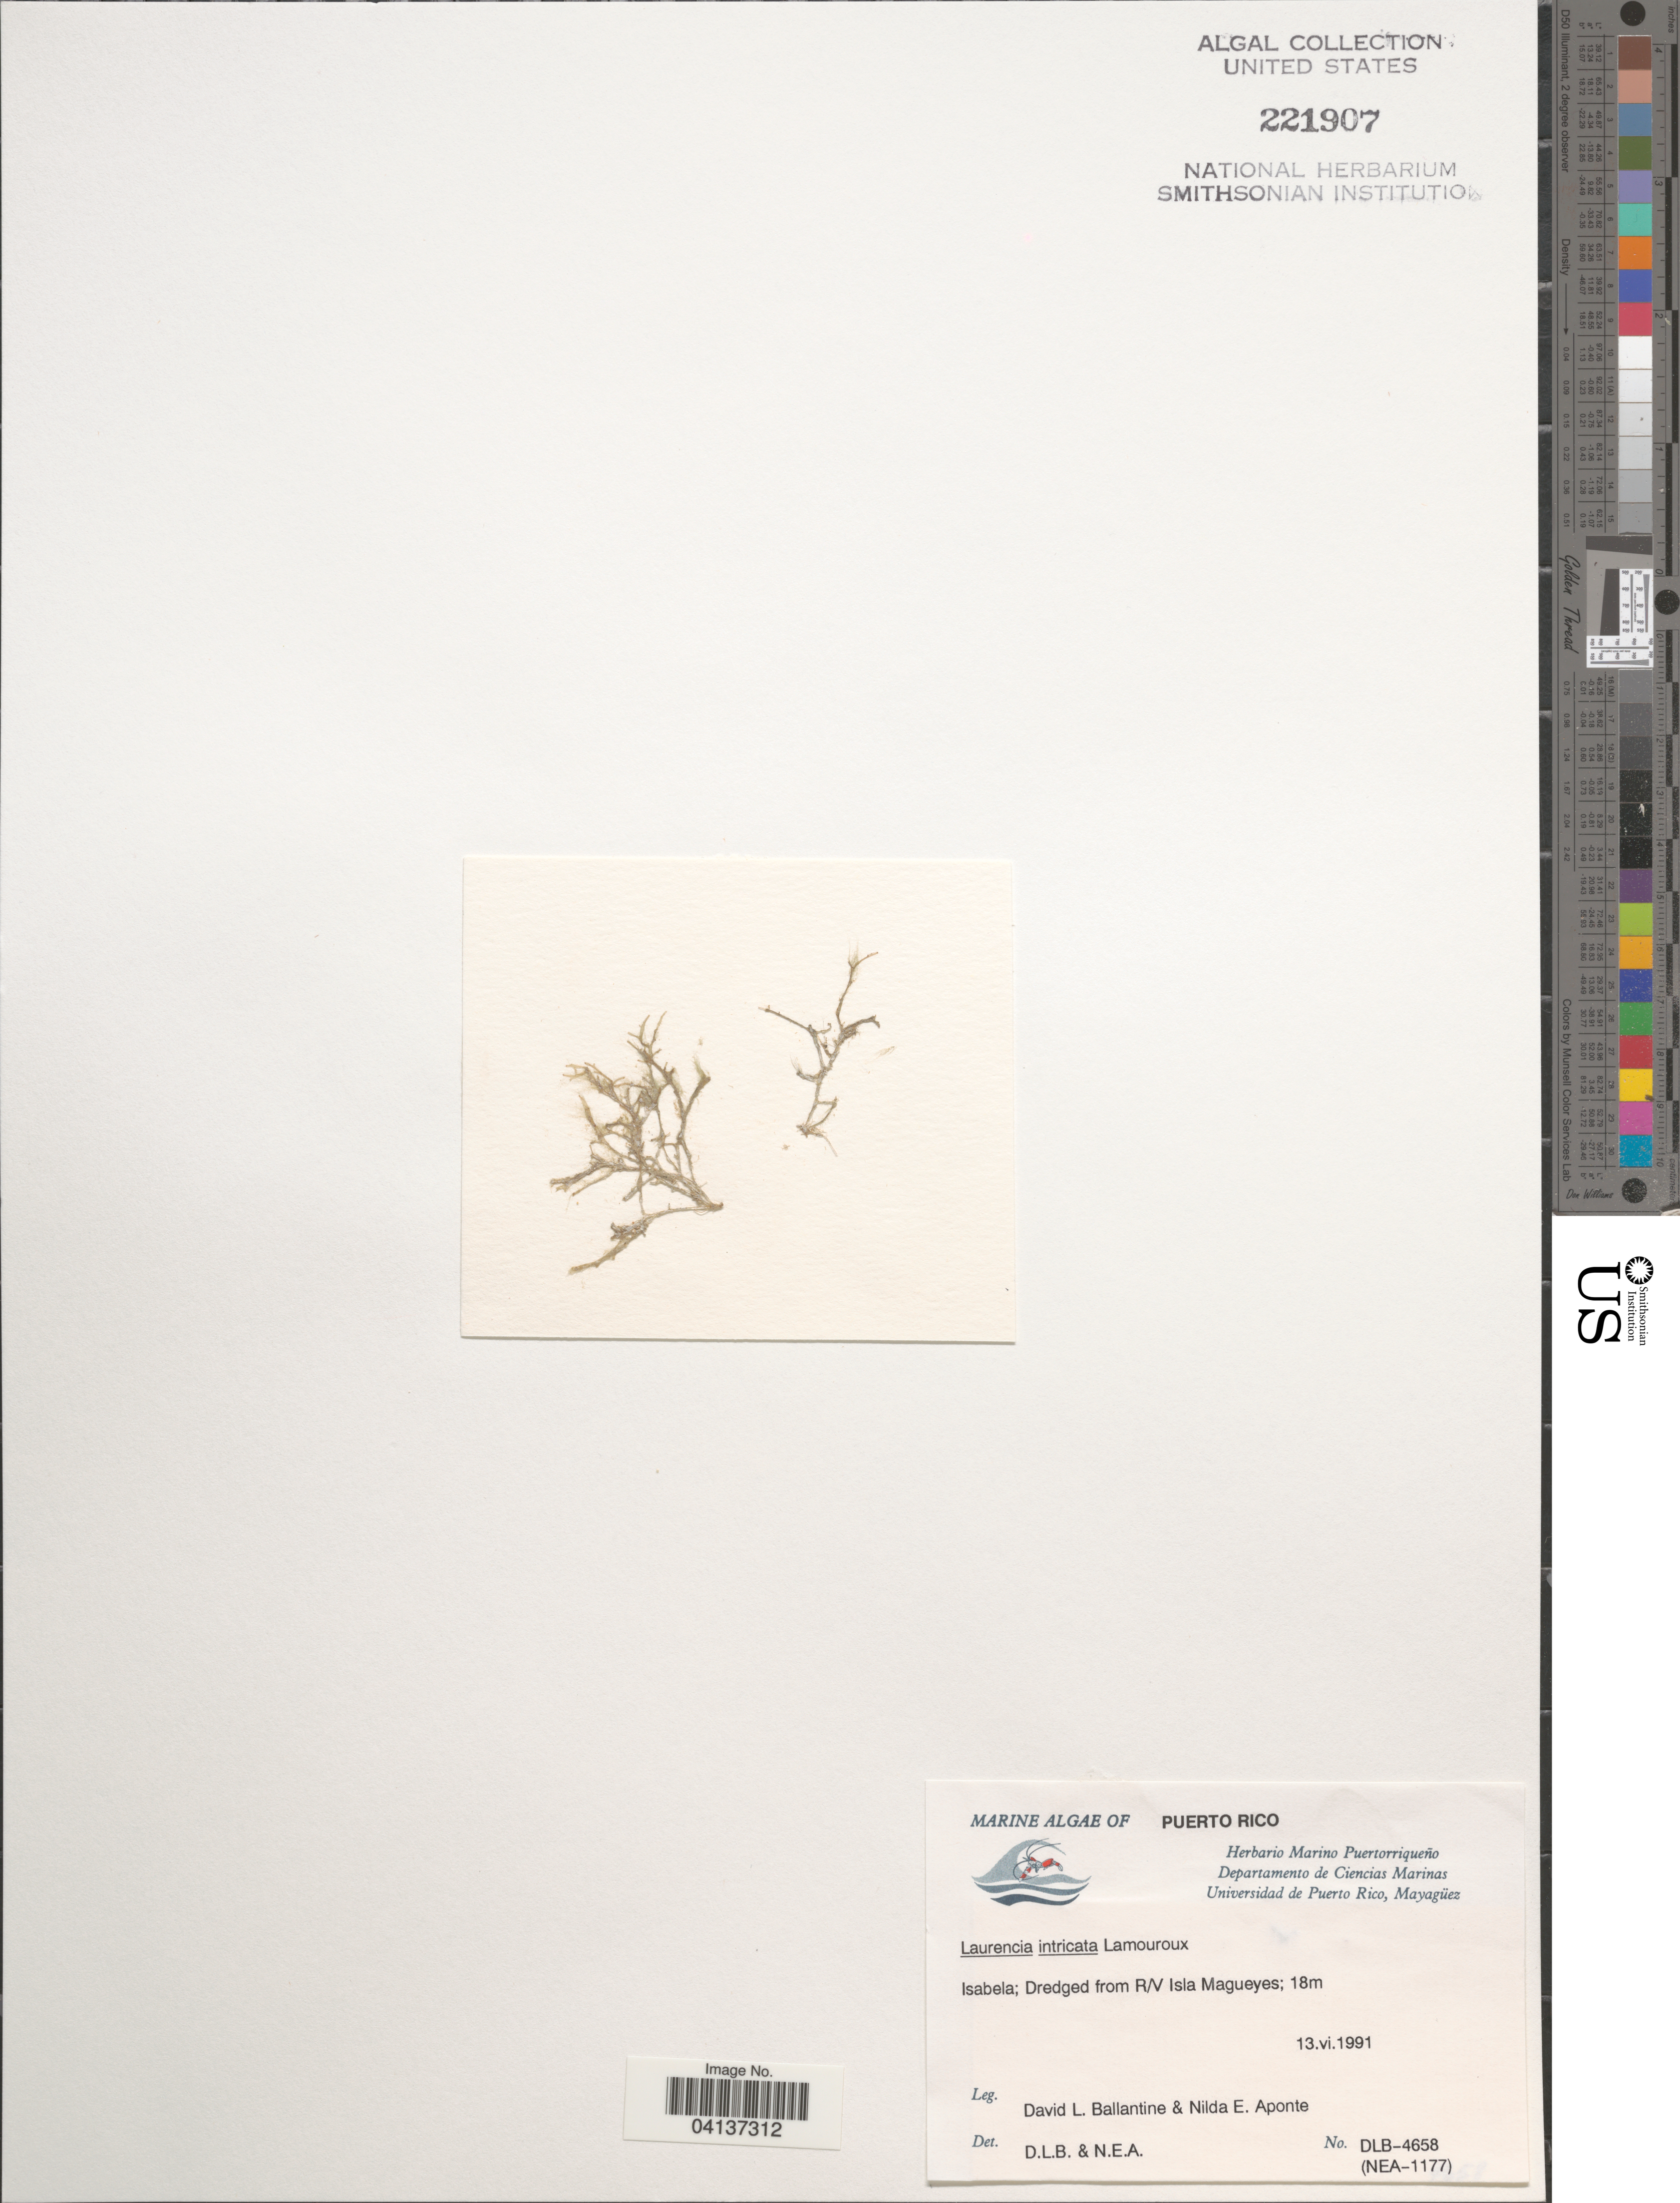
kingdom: Plantae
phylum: Rhodophyta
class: Florideophyceae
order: Ceramiales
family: Rhodomelaceae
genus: Laurencia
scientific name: Laurencia intricata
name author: J.V.Lamouroux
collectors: D.L. Ballantine & N. E. Aponte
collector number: DLB-4658/NEA-1177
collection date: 1991-06-13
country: Puerto Rico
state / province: Isabela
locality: Dredged from R/V Isla Magueyes.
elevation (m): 18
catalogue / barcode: US 221907